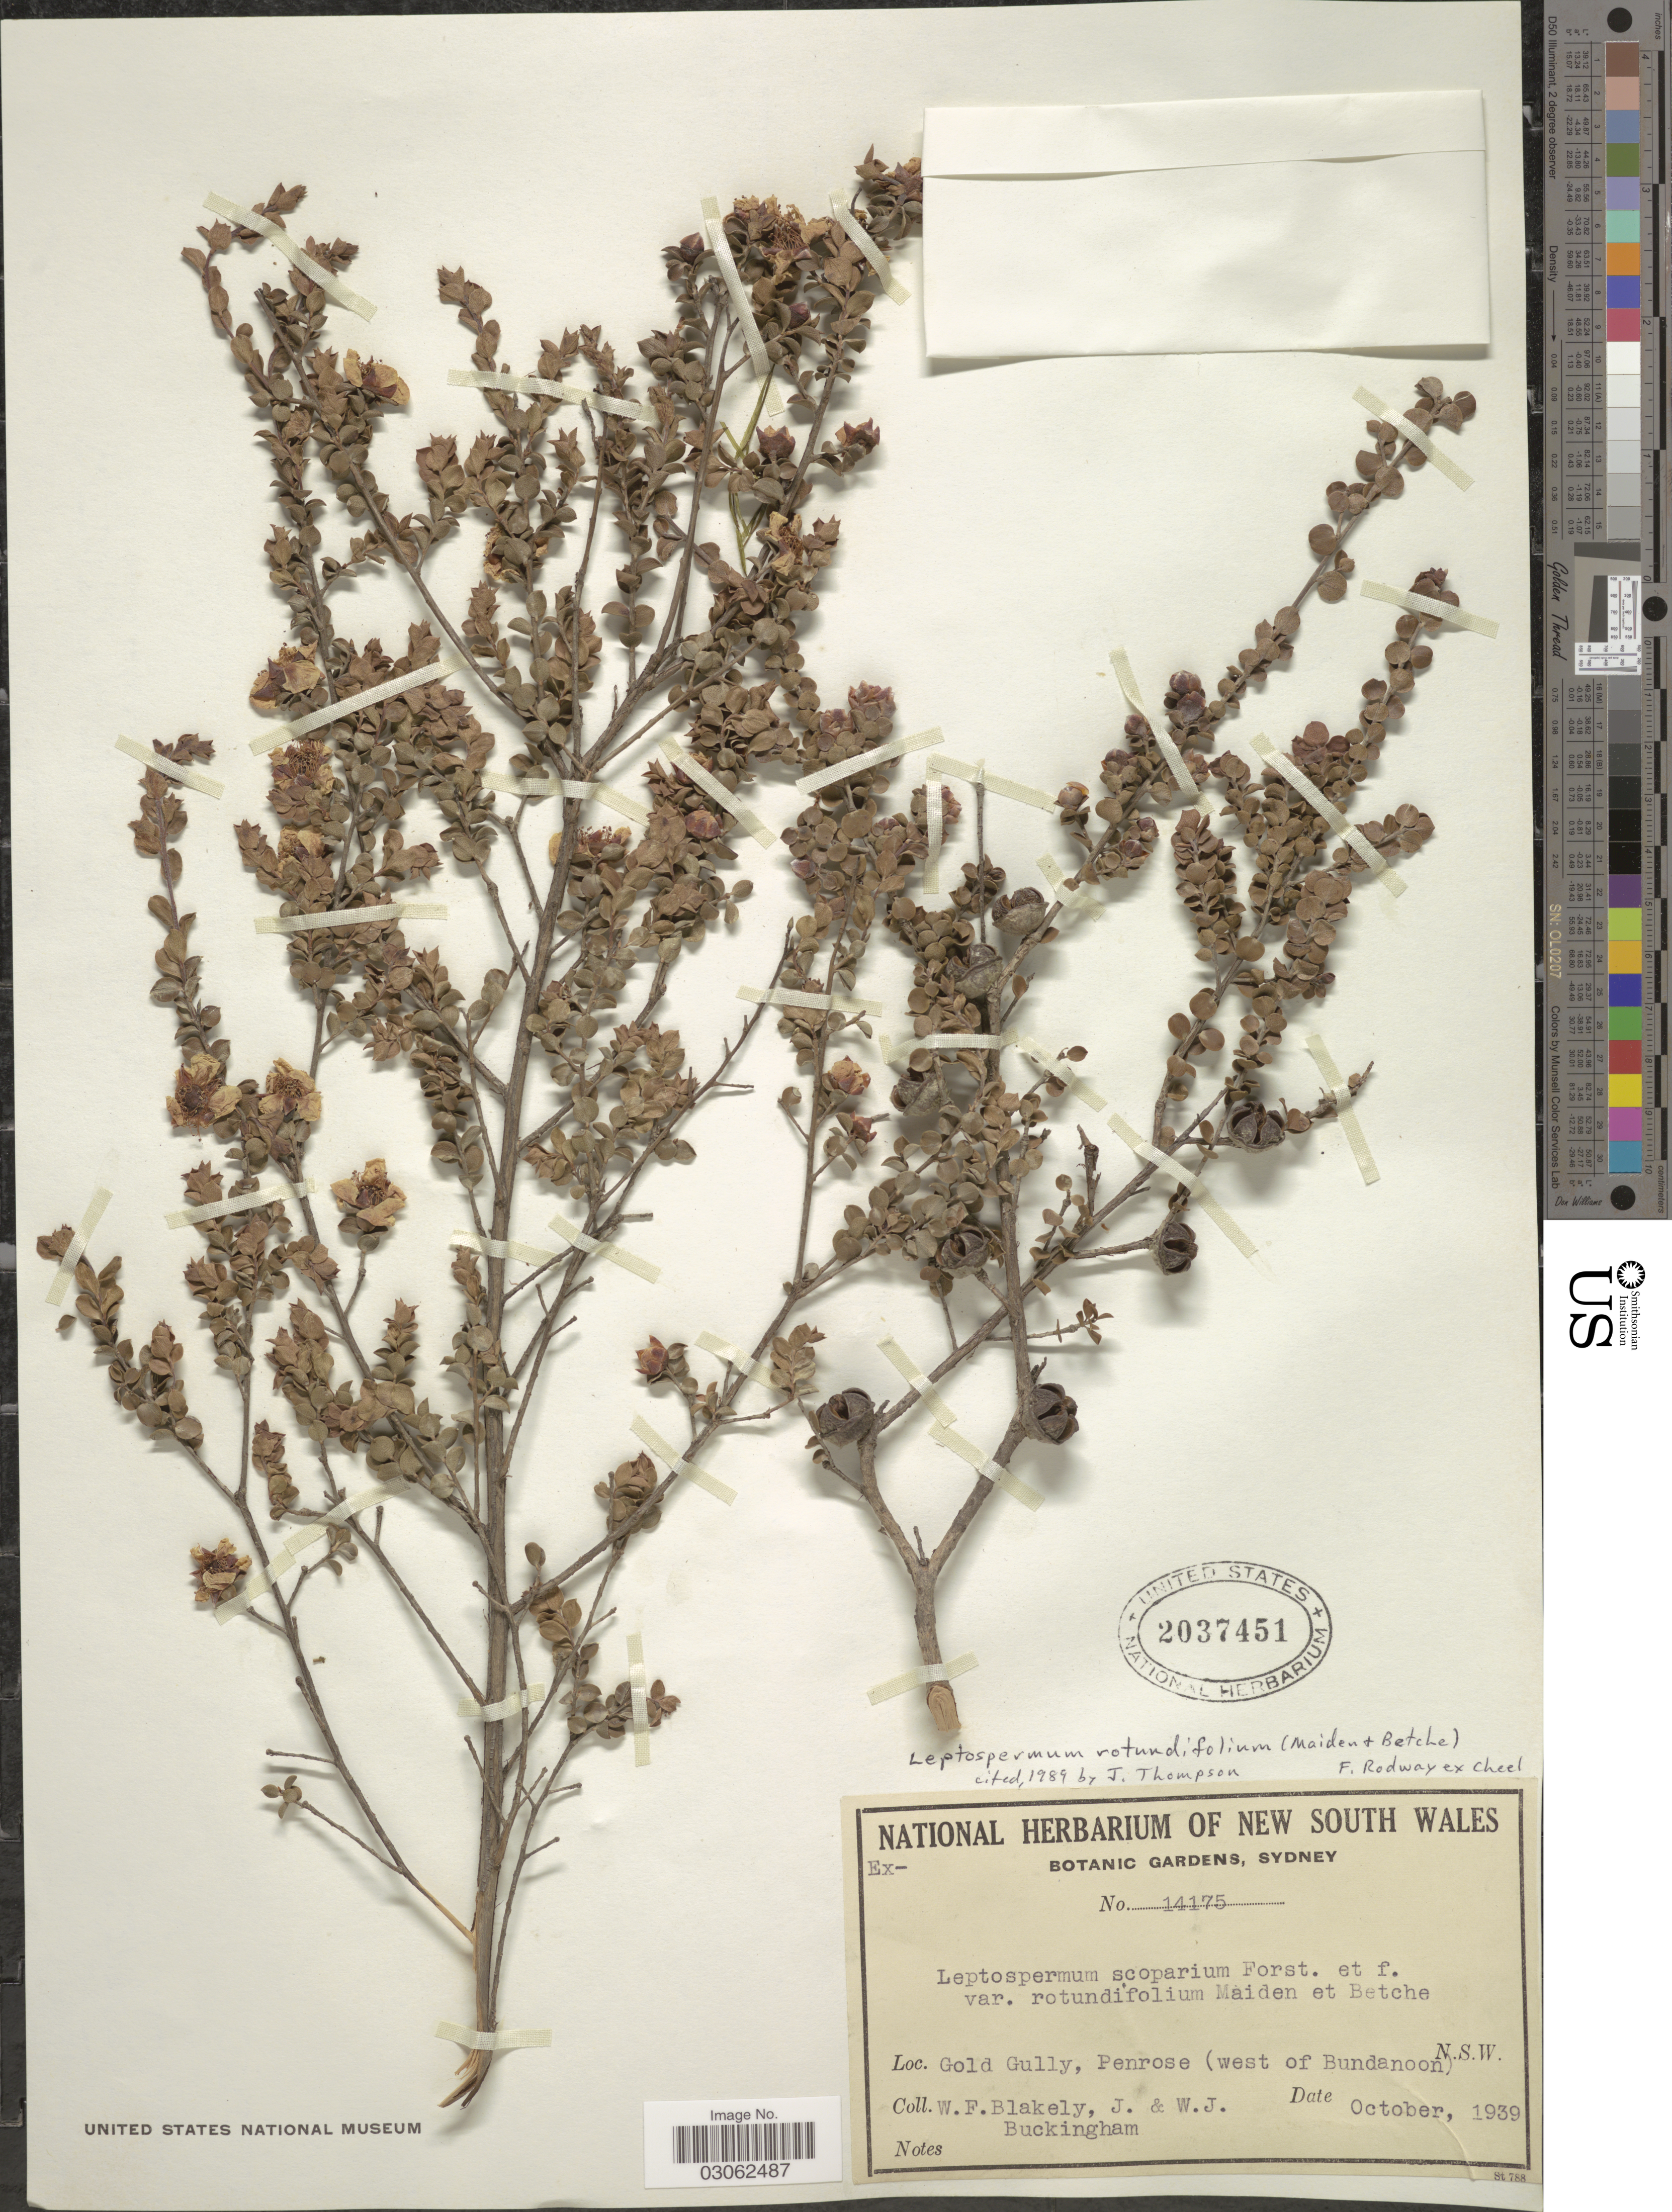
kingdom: Plantae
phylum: Tracheophyta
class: Magnoliopsida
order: Myrtales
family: Myrtaceae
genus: Leptospermum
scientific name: Leptospermum rotundifolium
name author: (Maiden & Betche) Rodway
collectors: W. Blakely, J. Buckingham & W. Buckingham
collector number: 14175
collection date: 1939-10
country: Australia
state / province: New South Wales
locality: Gold Gully, Penrose (west of Bundanoon) N.S.W.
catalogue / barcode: US 2037451